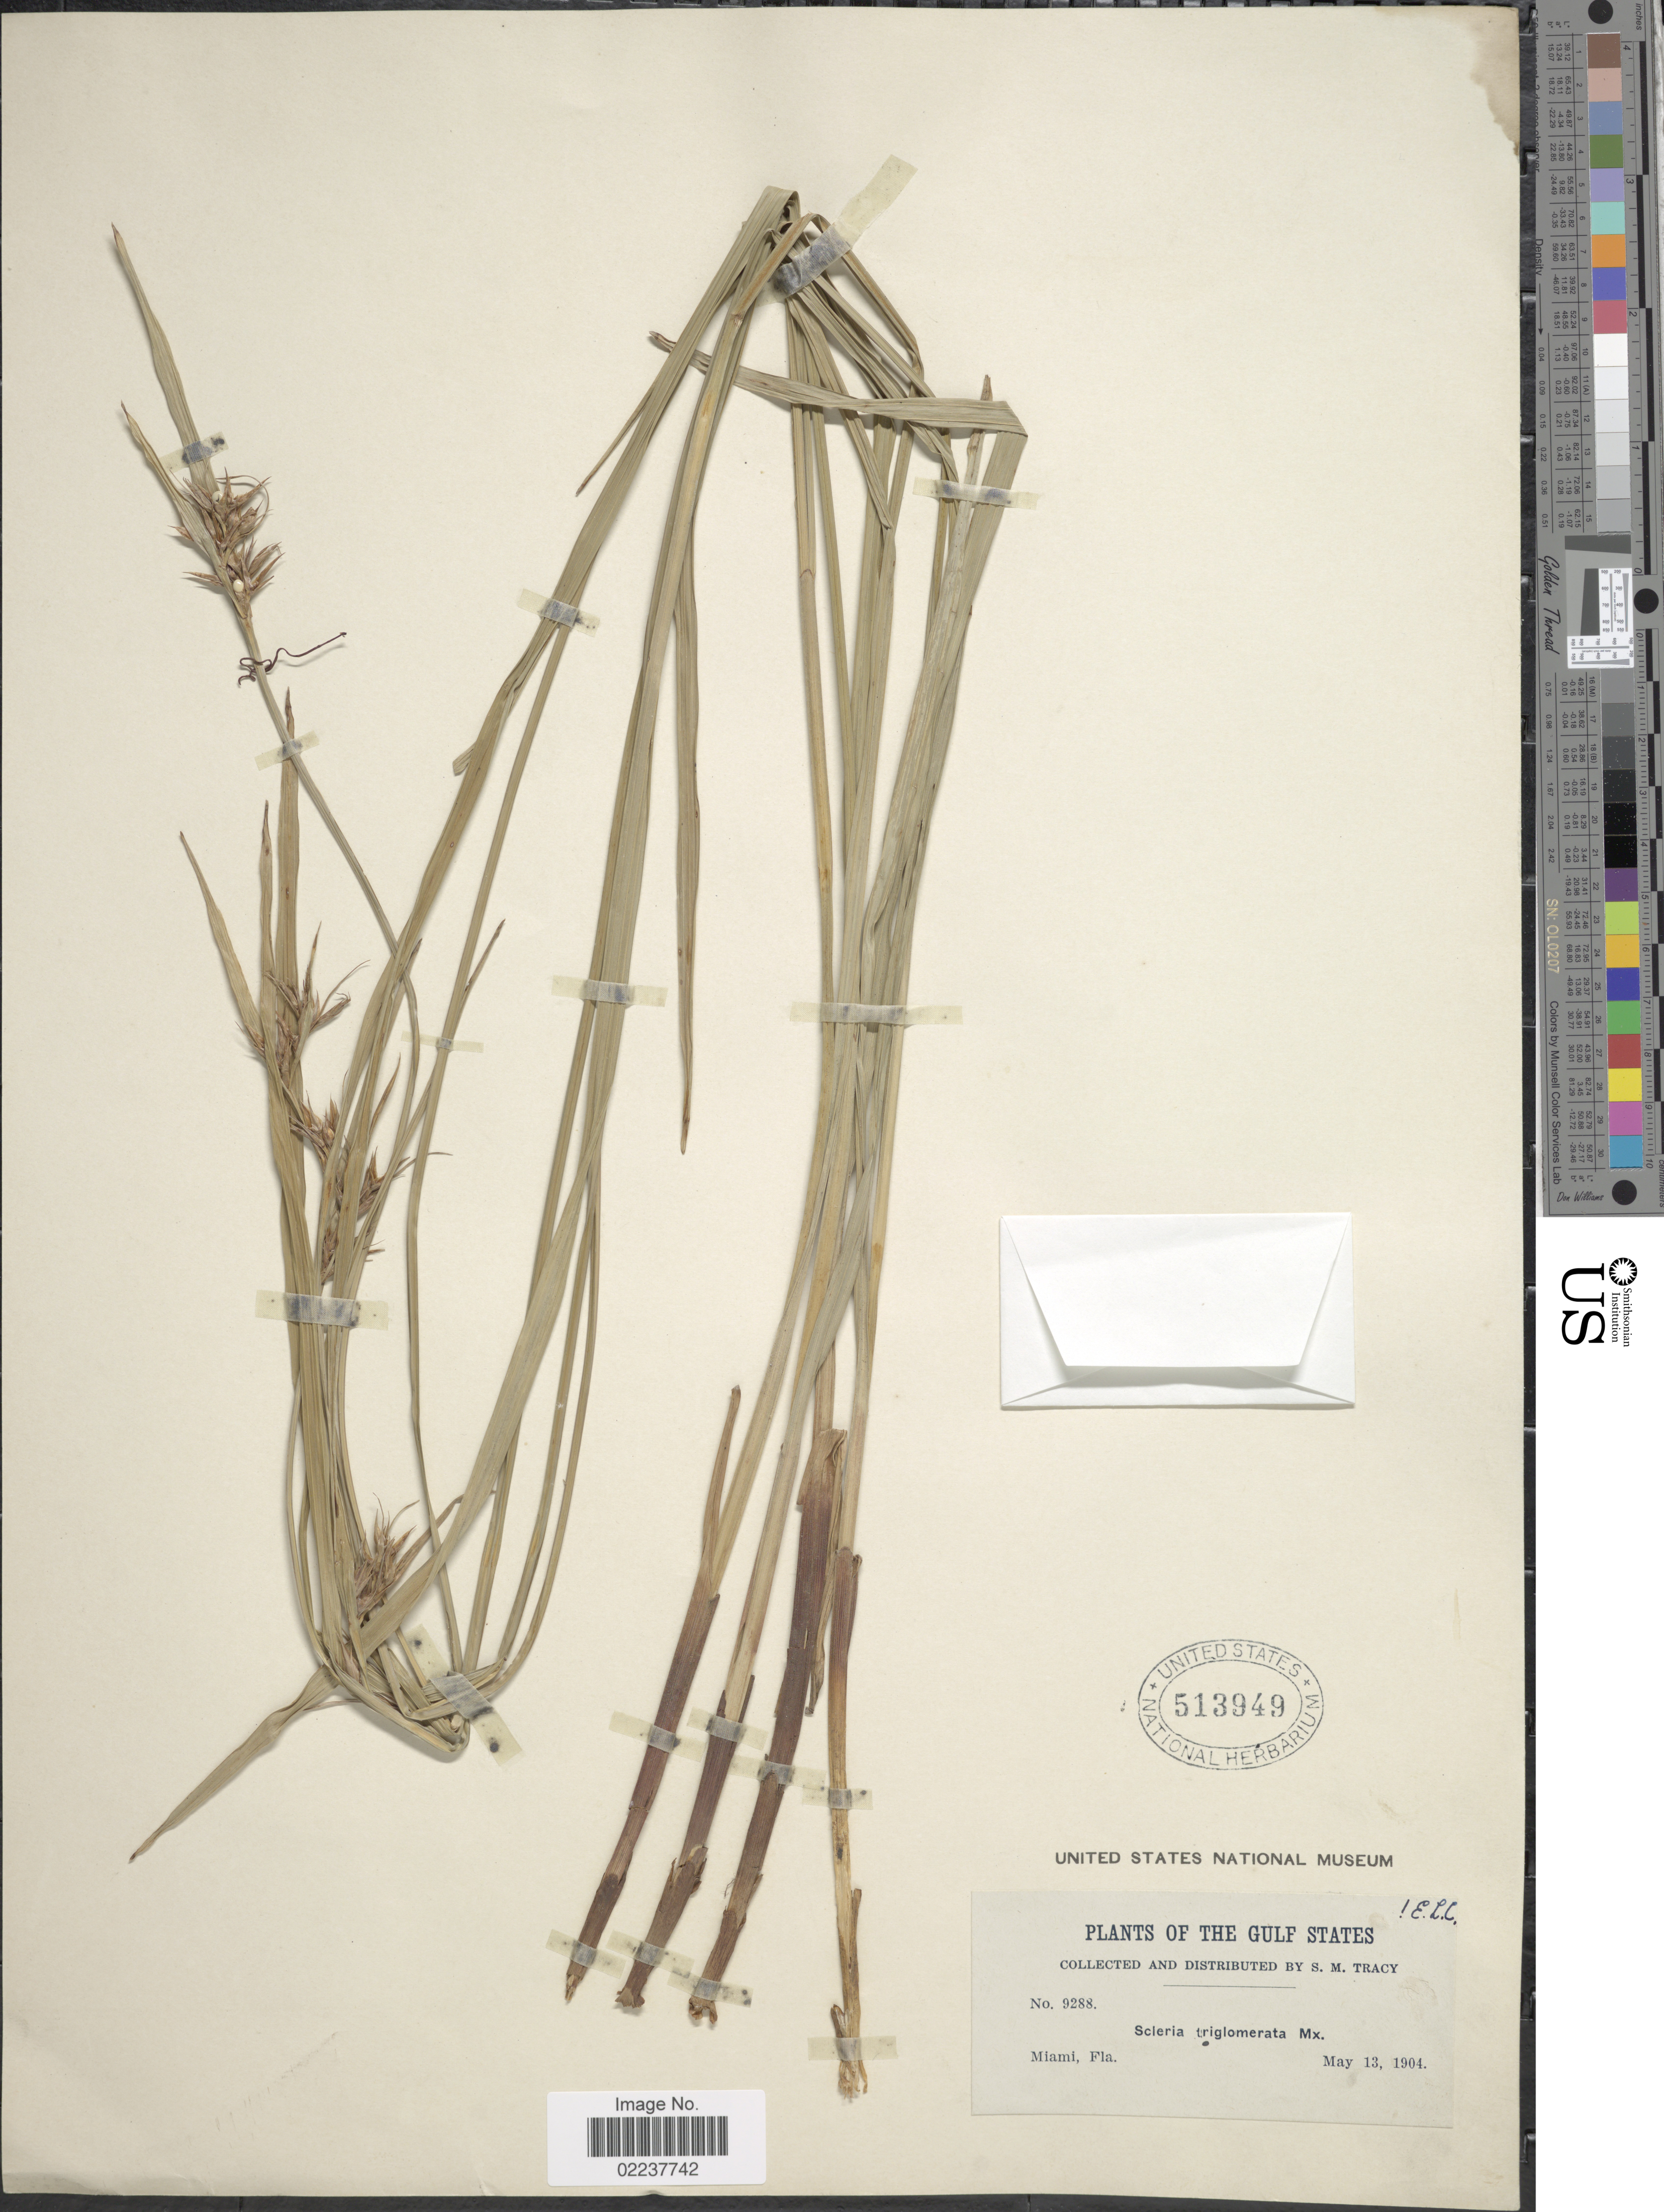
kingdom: Plantae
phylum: Tracheophyta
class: Liliopsida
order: Poales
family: Cyperaceae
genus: Scleria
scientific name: Scleria triglomerata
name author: Michx.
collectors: S. M. Tracy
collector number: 9288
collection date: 1904-05-13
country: United States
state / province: Florida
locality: The Gulf States, Miami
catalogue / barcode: US 513949